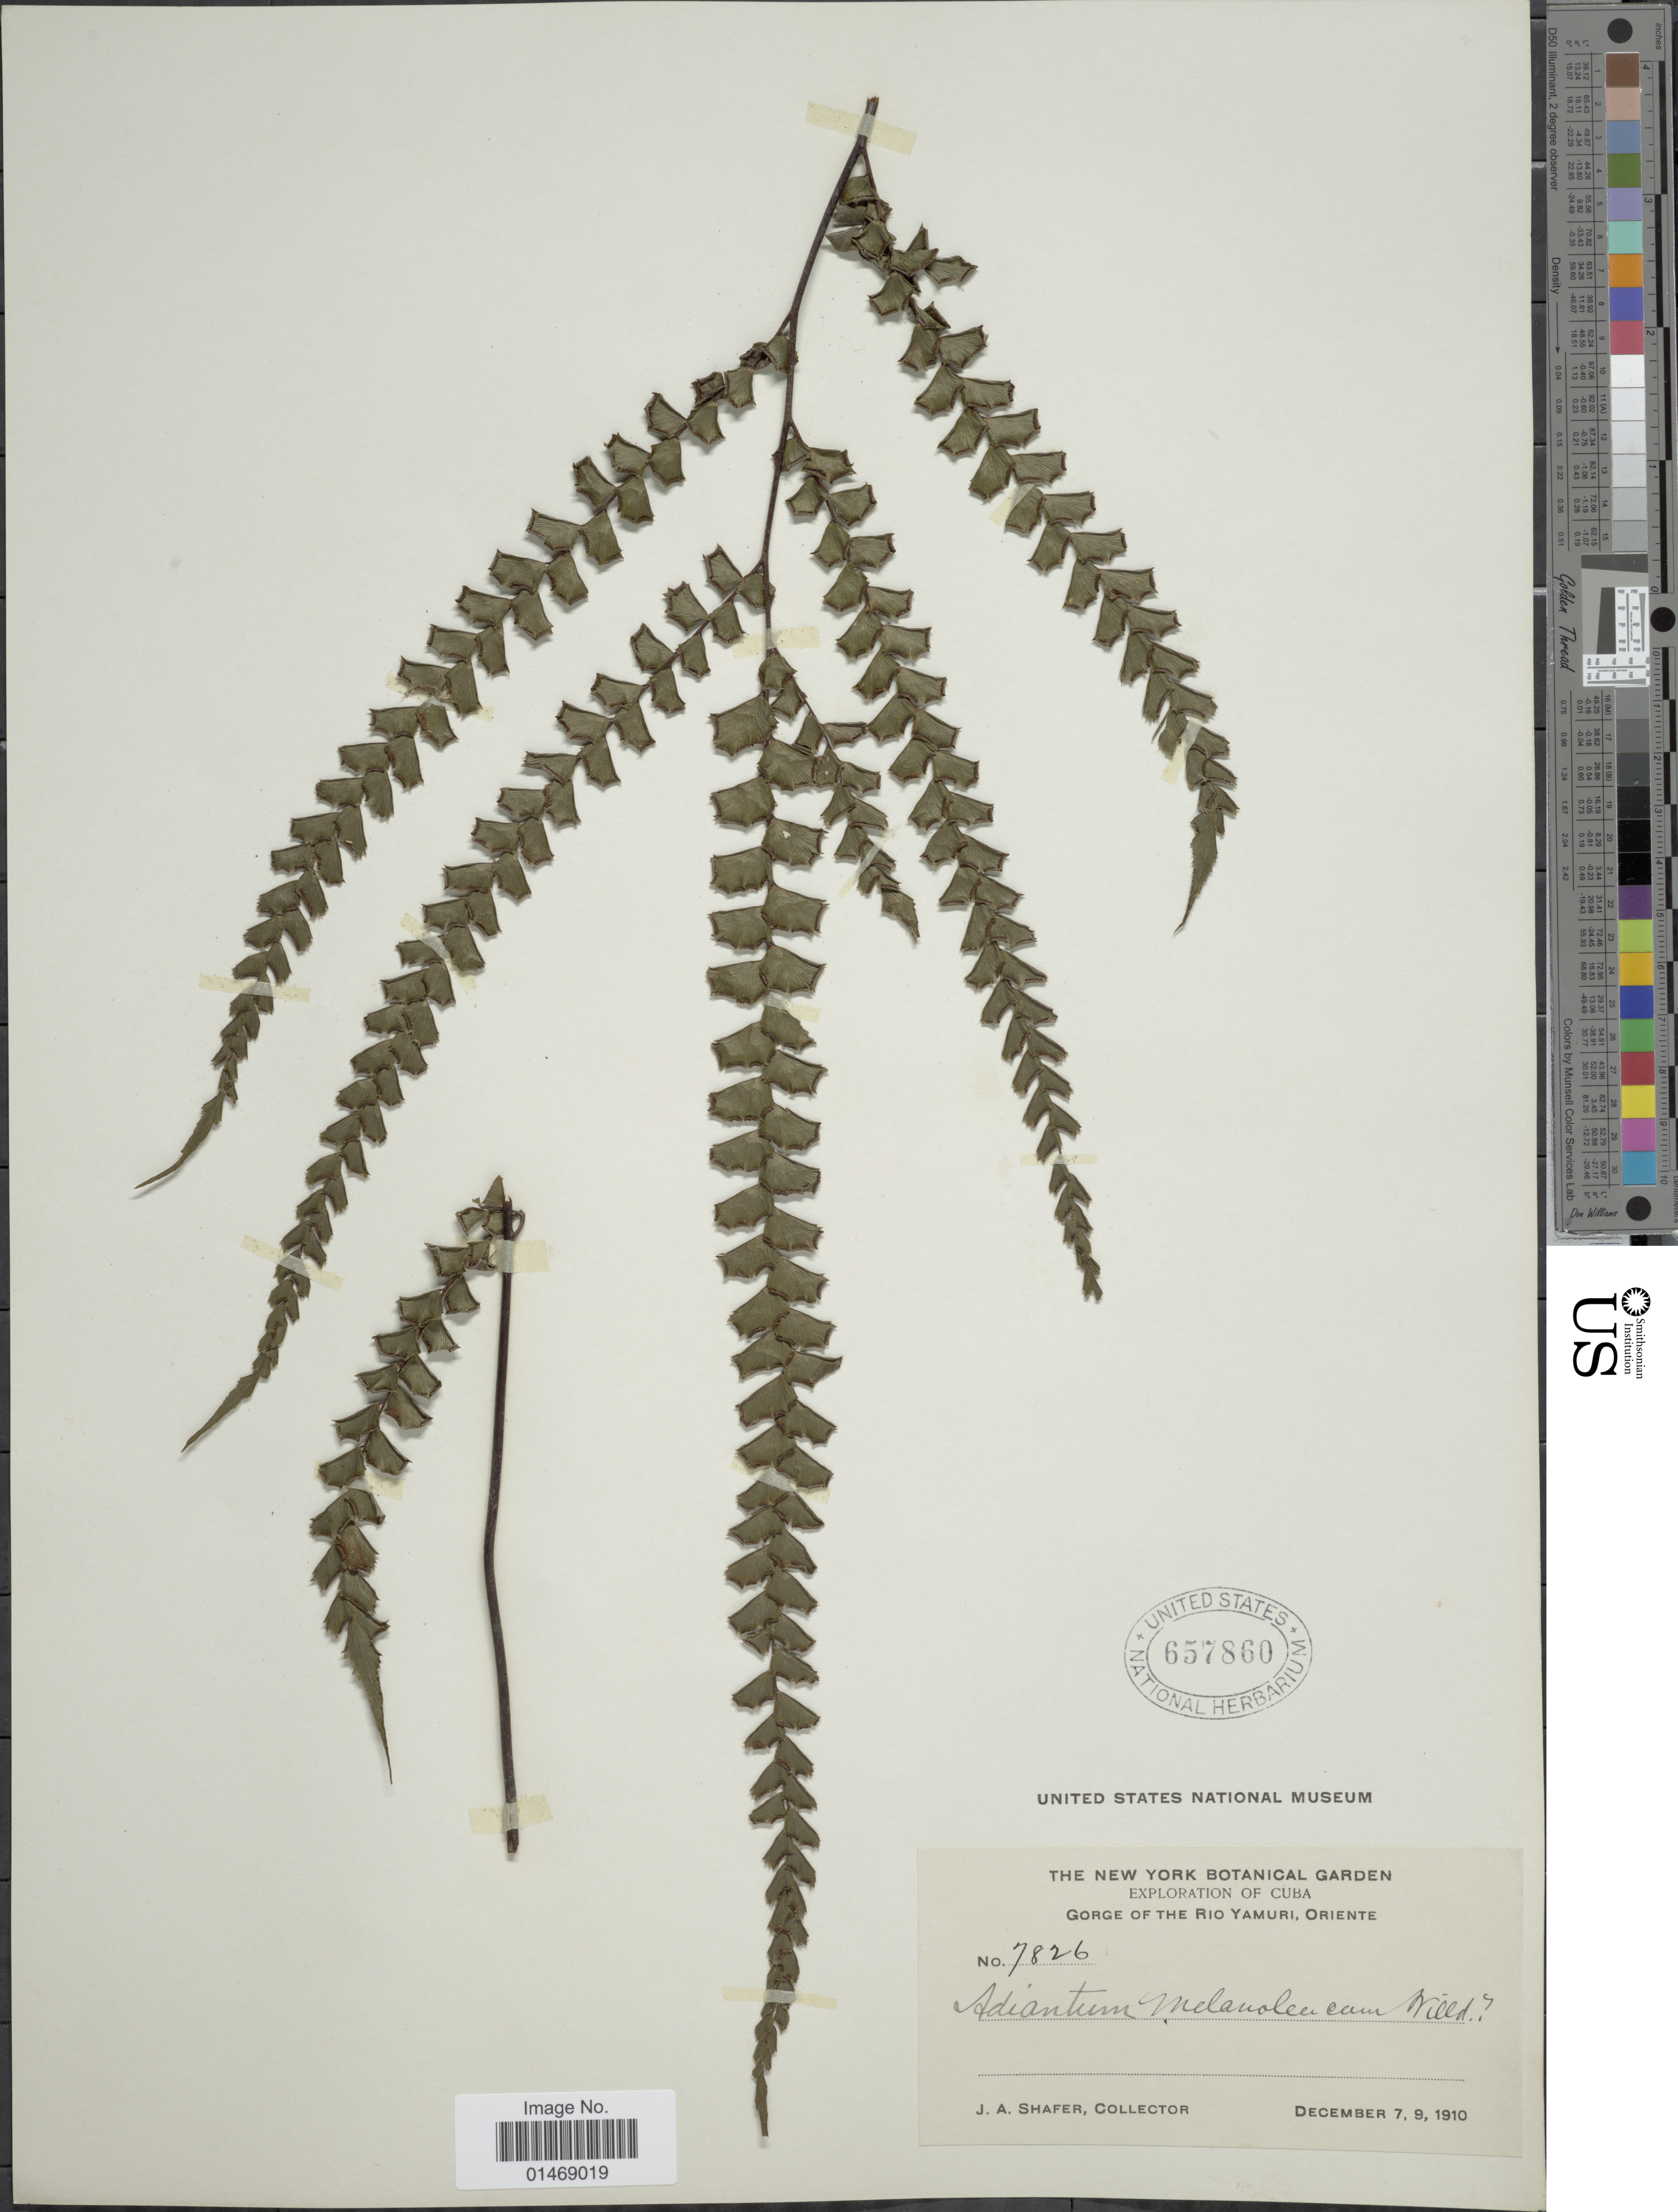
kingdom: Plantae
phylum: Tracheophyta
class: Polypodiopsida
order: Polypodiales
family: Pteridaceae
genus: Adiantum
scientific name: Adiantum melanoleucum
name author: Willd.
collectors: J. A. Shafer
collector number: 7826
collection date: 1910-12-07/1910-12-09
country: Cuba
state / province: Oriente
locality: Gorge of the Rio Yamuri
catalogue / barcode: US 657860